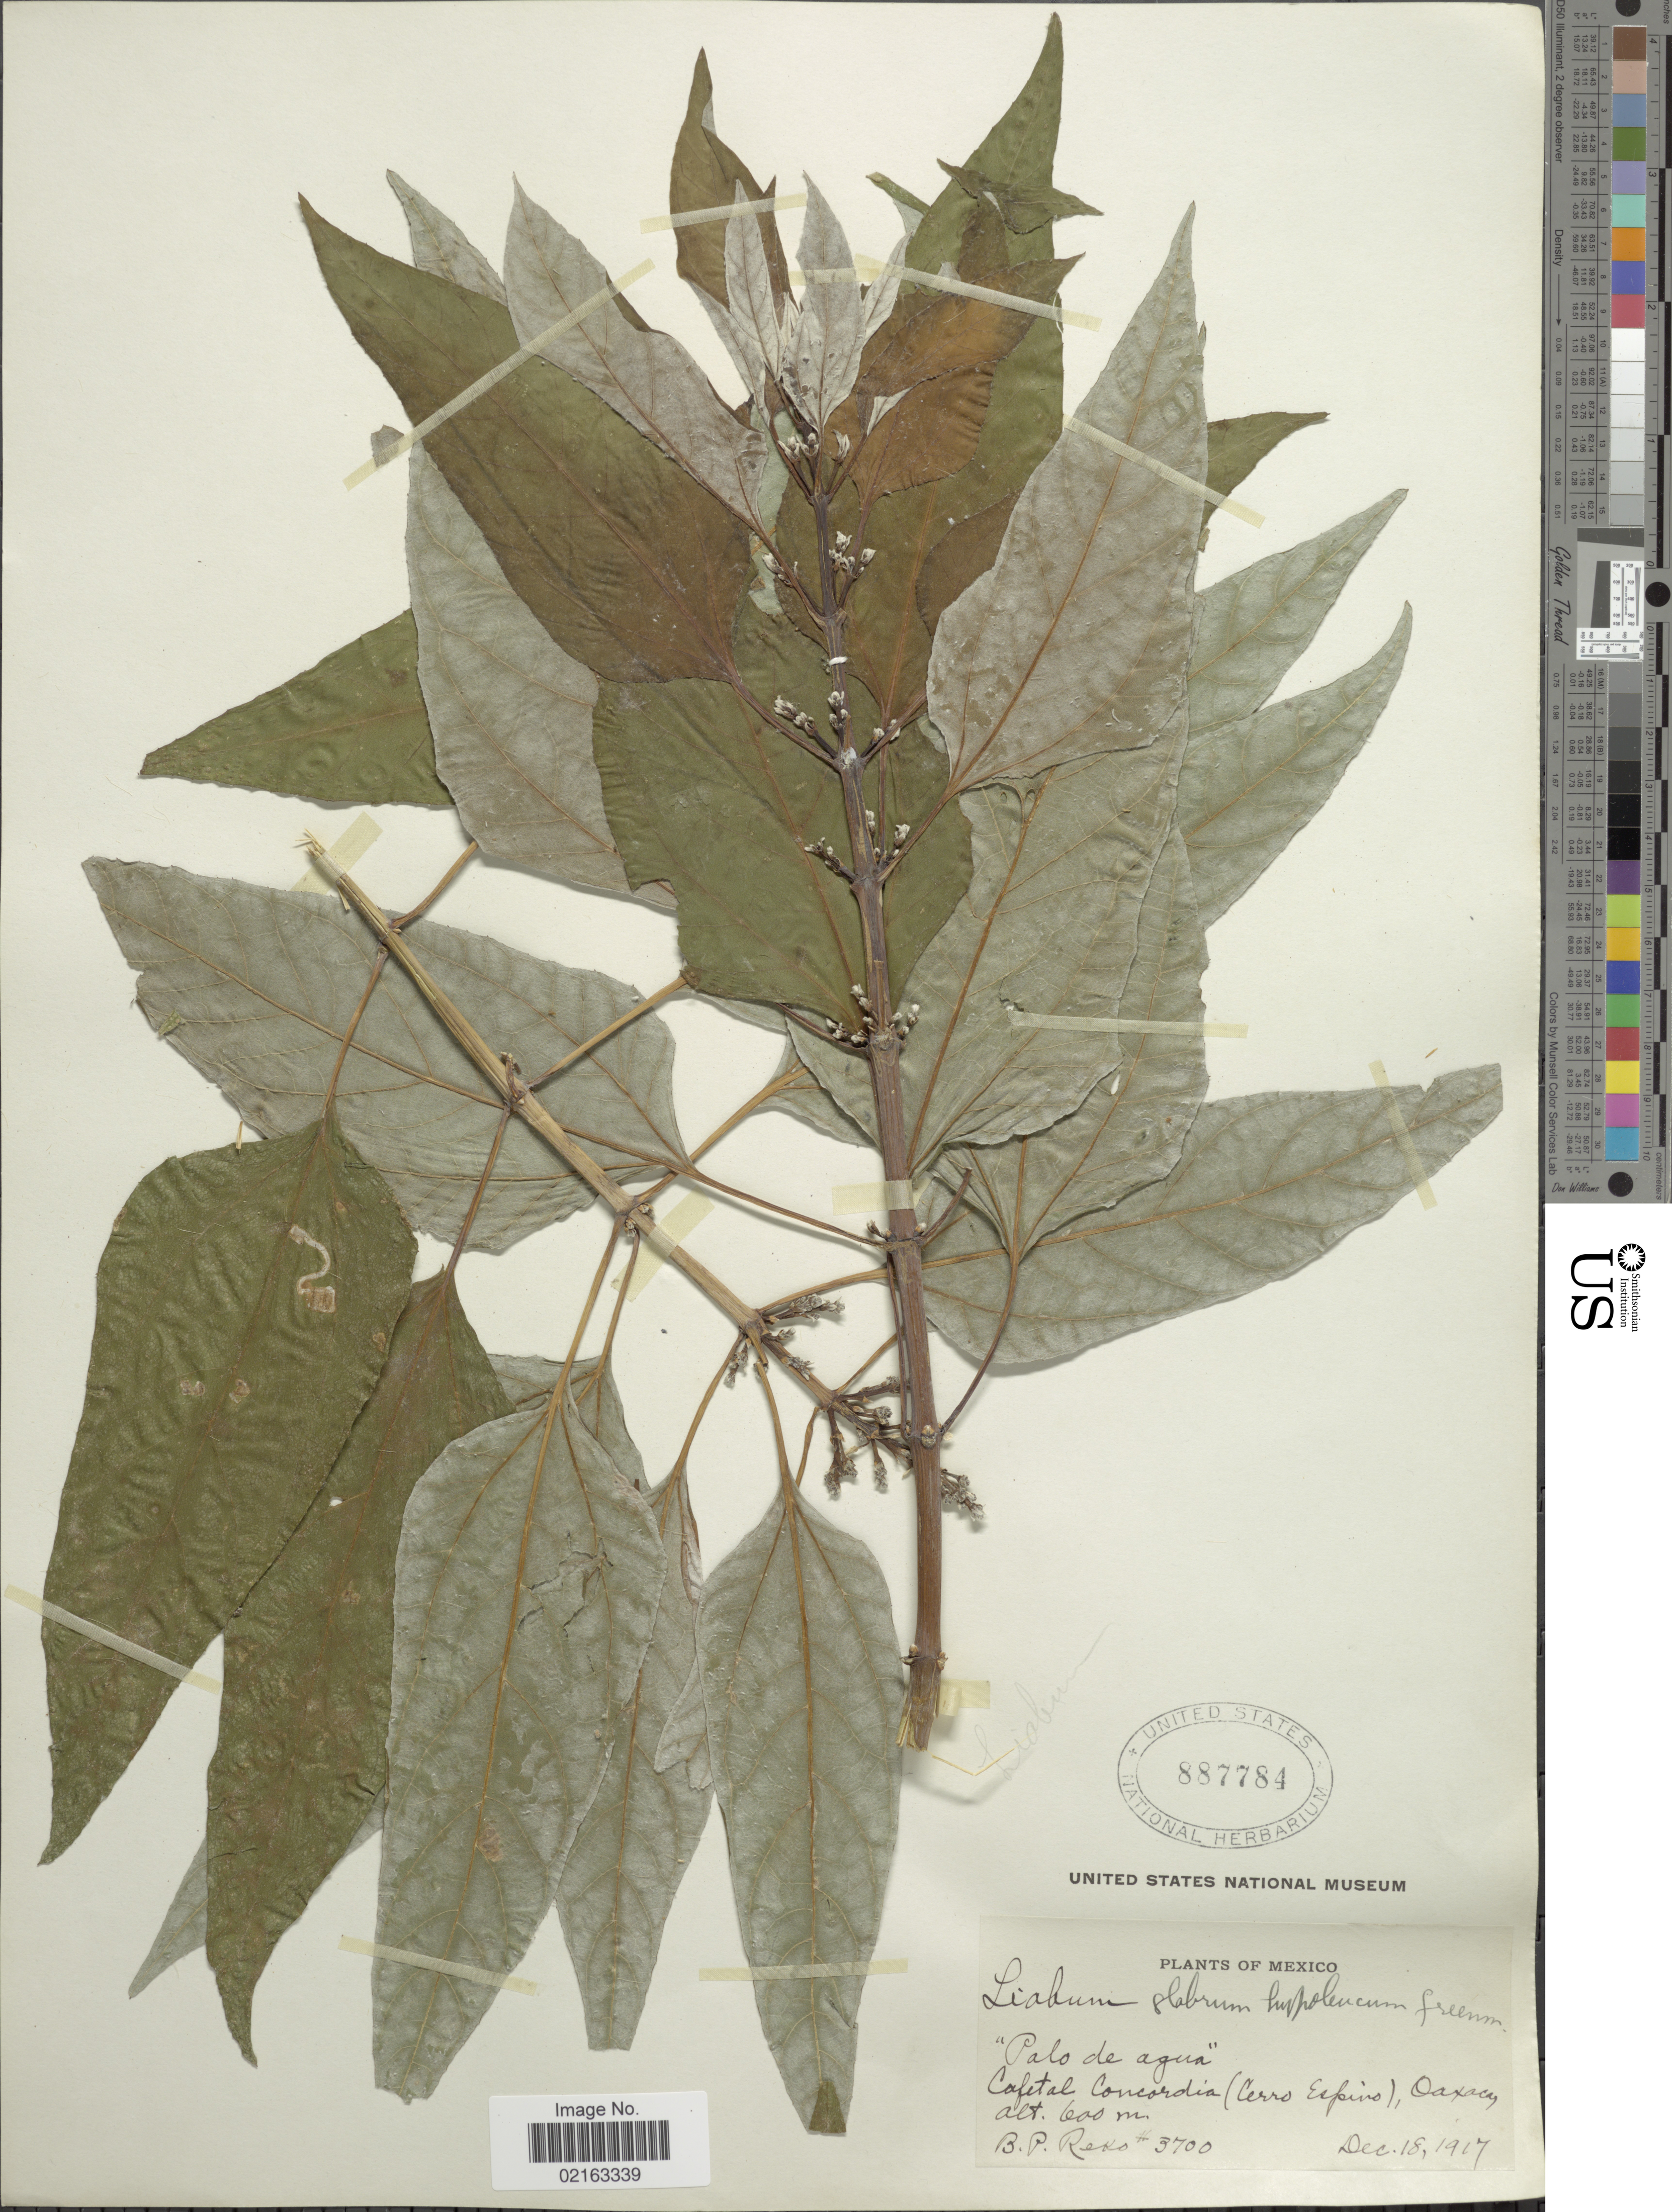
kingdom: Plantae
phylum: Tracheophyta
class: Magnoliopsida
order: Asterales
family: Asteraceae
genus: Sinclairia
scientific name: Sinclairia glabra var. hypoleuca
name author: (Greenm.) B.L. Turner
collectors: B. P. Reko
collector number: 3700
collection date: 1917-12-18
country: Mexico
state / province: Oaxaca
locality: Cafetal Concordia (Cerro Espino), Oaxaca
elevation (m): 600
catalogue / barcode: US 887784